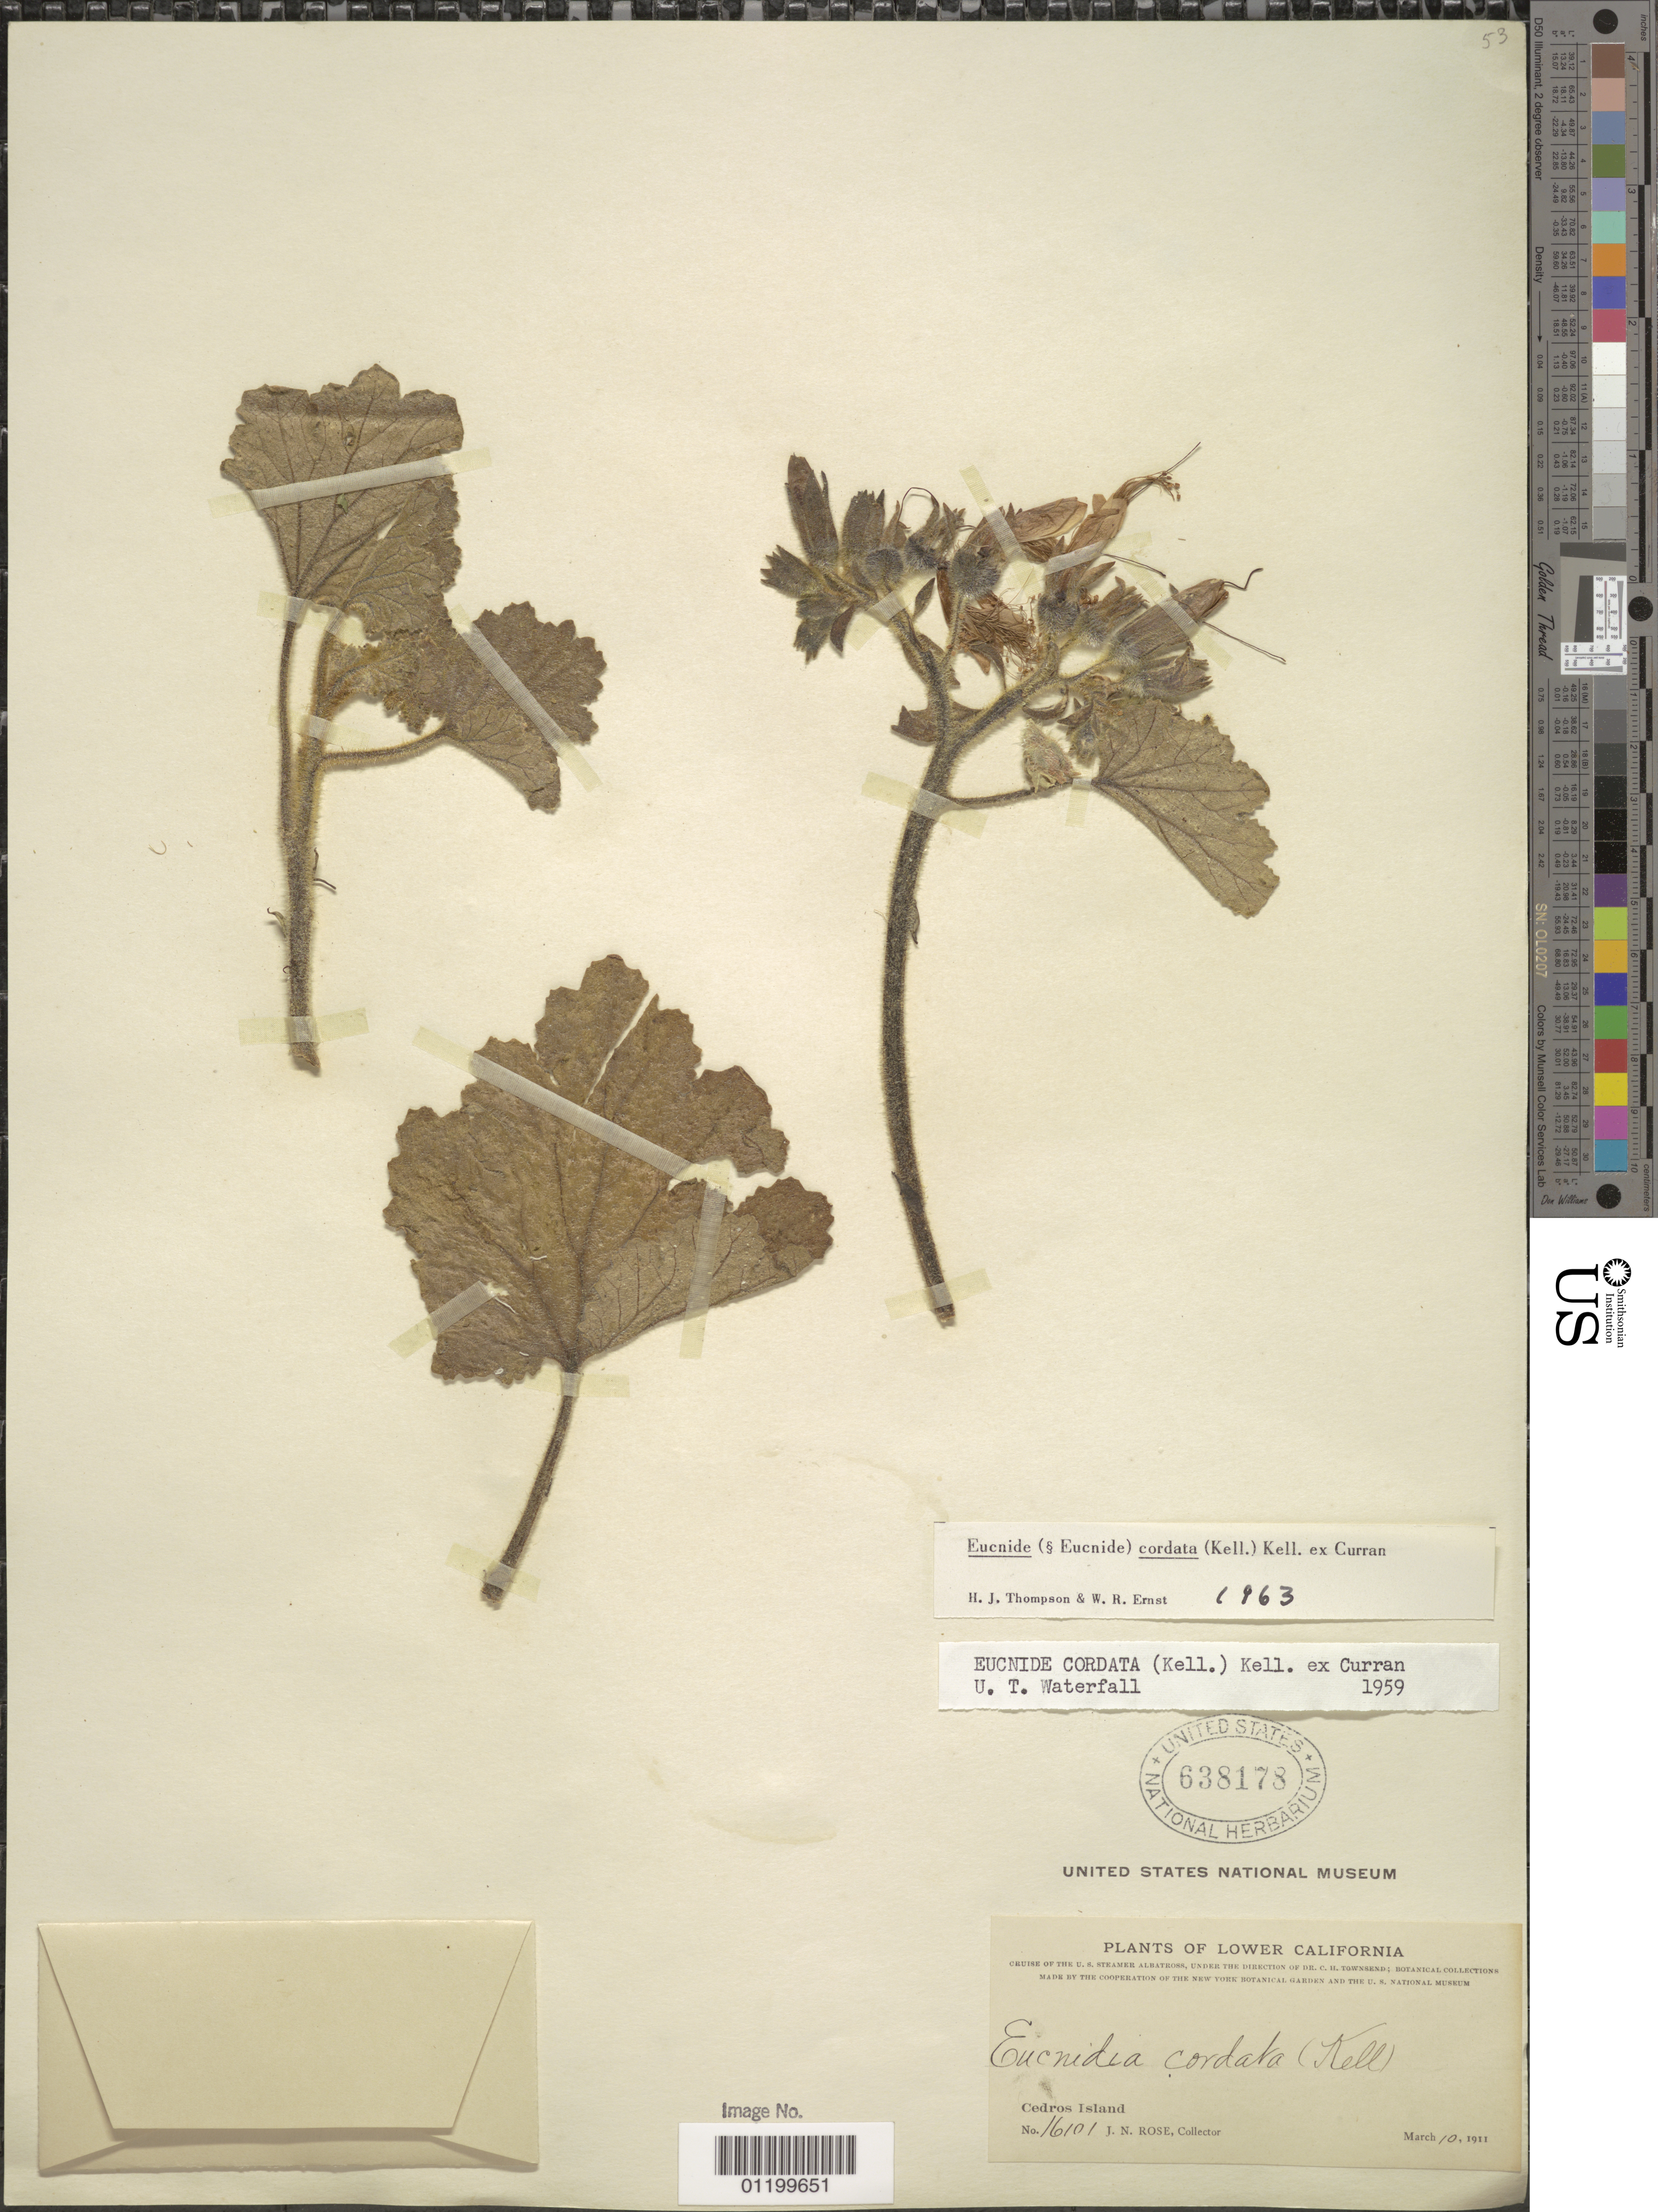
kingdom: Plantae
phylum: Tracheophyta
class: Magnoliopsida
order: Cornales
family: Loasaceae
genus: Eucnide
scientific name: Eucnide cordata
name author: (Kell.) Kellogg ex Curran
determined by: Thompson, H. J.; Ernst, W. R.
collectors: J. N. Rose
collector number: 16101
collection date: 1911-03-10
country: Mexico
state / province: Baja California Norte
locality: Cedros Island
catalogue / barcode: US 638178